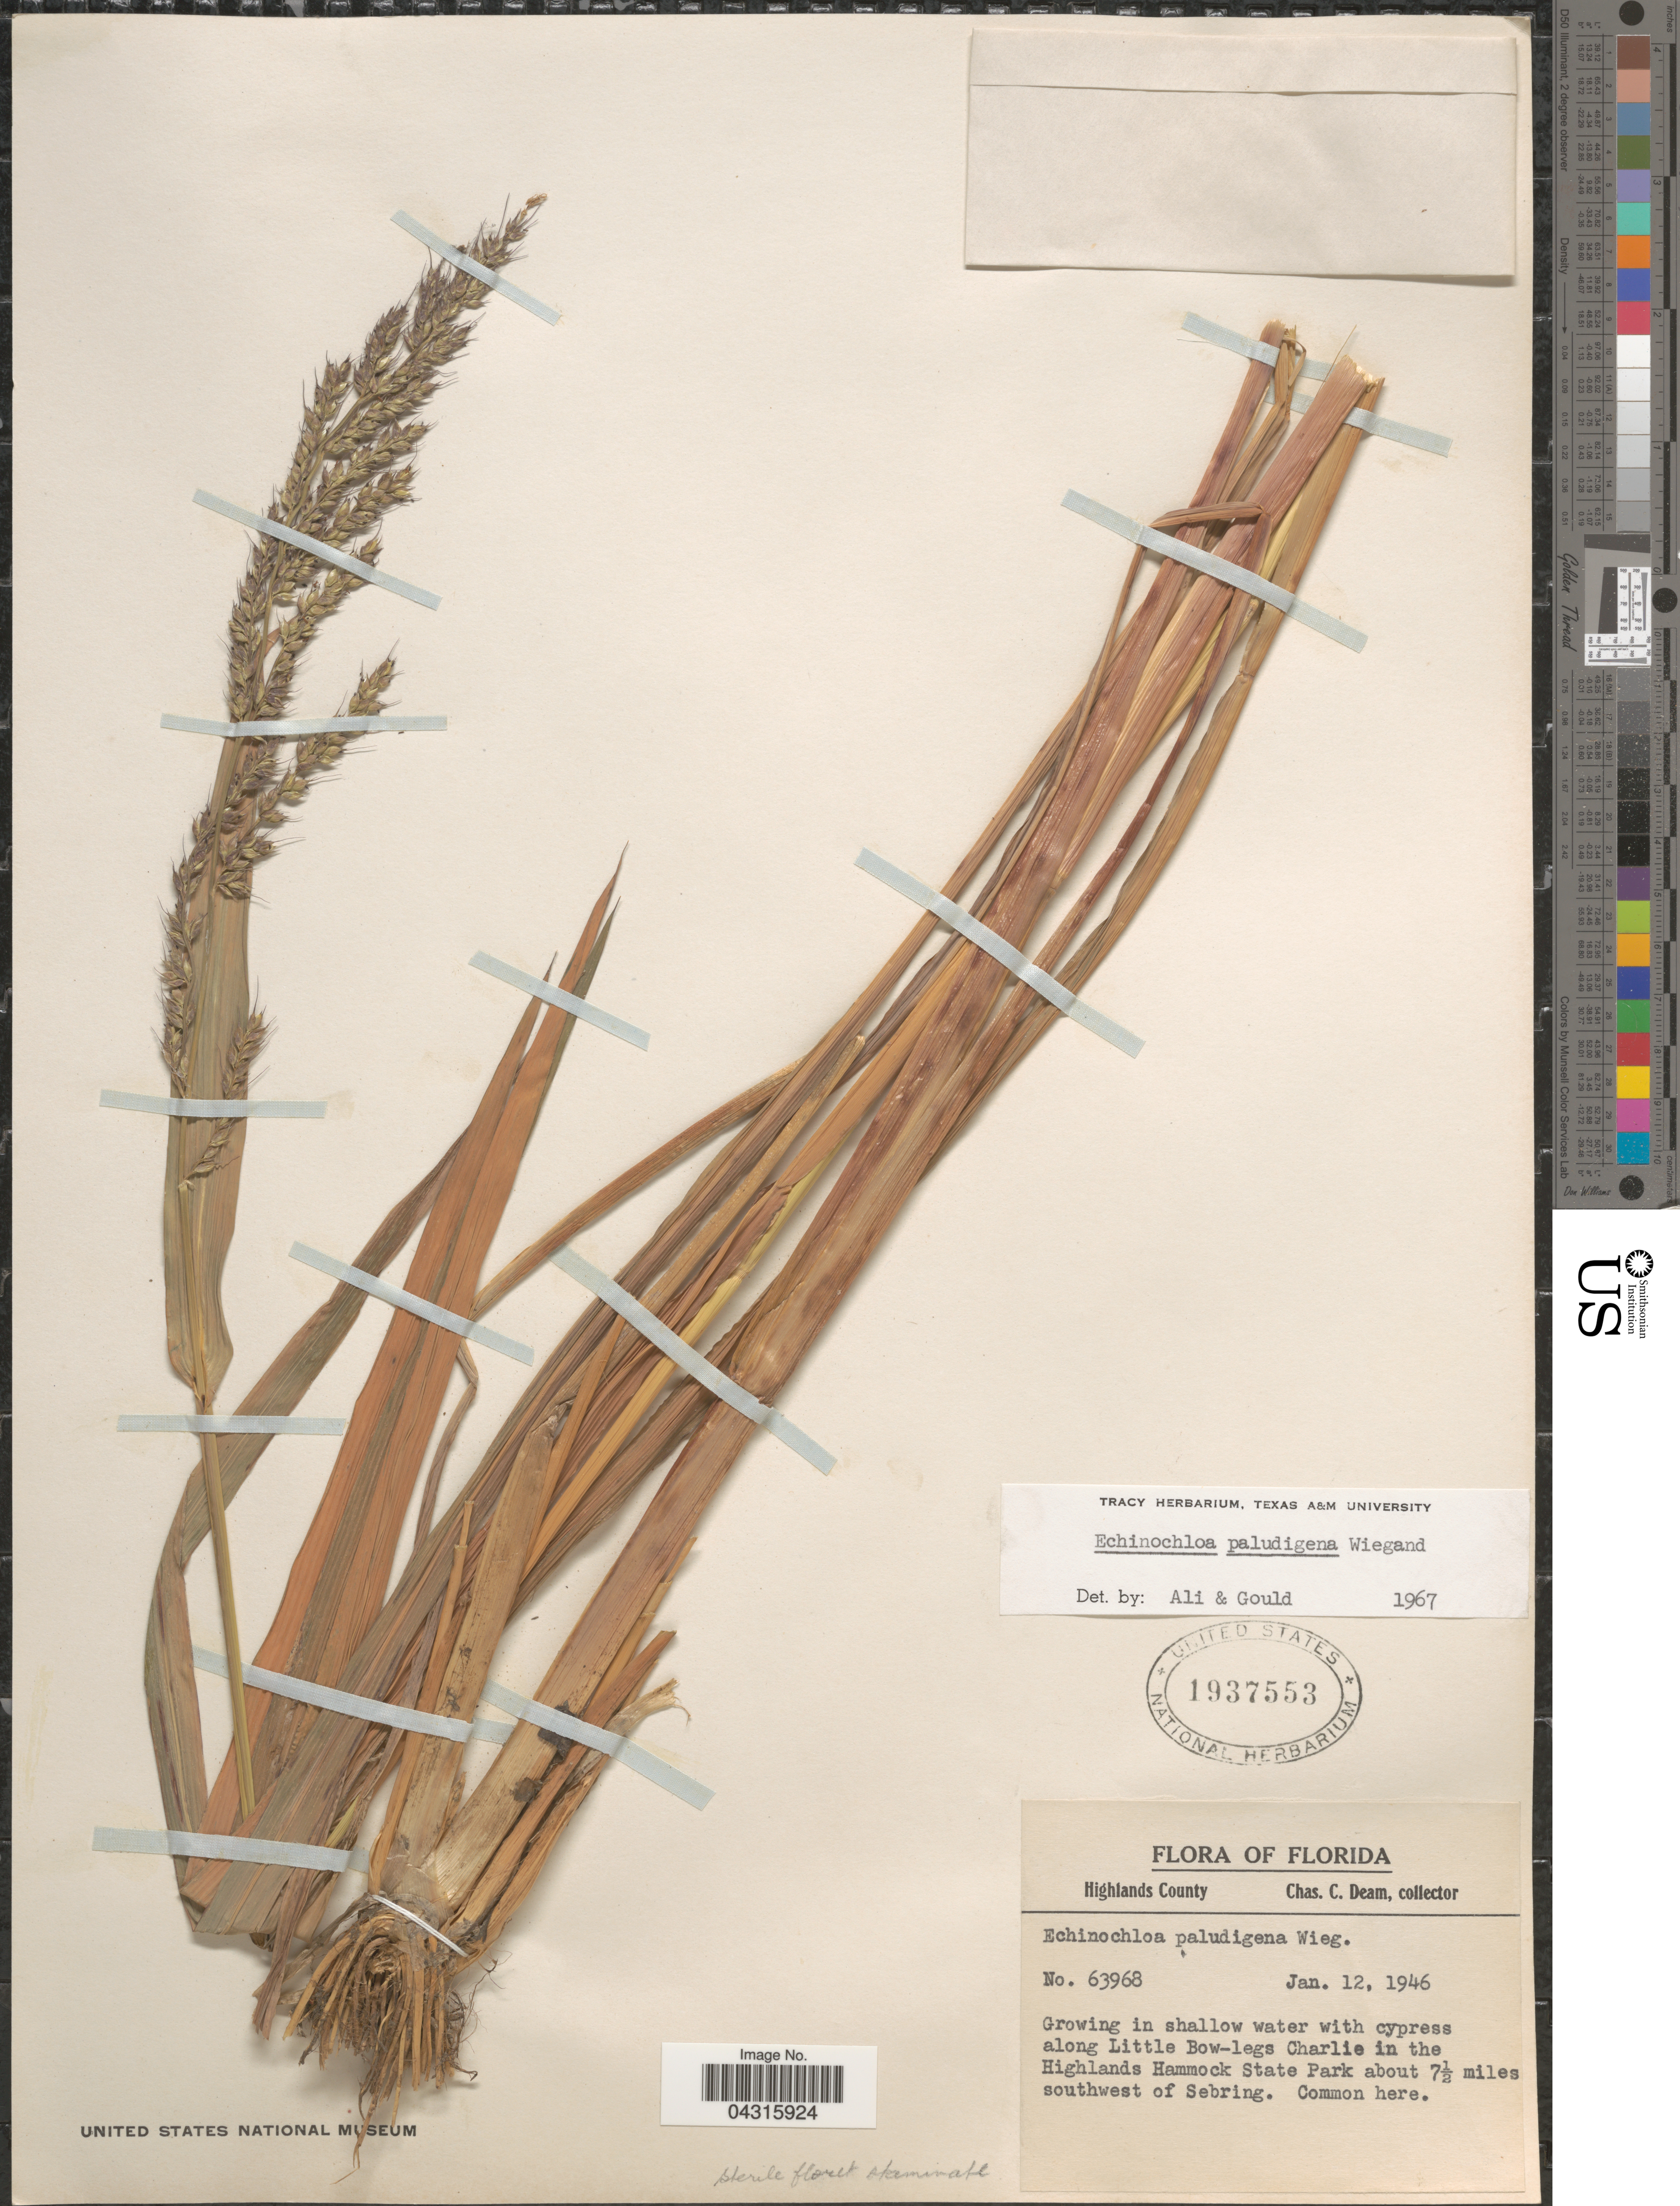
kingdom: Plantae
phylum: Tracheophyta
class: Liliopsida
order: Poales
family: Poaceae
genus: Echinochloa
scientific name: Echinochloa paludigena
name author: Wiegand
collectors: C. C. Deam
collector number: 63968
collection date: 1946-01-12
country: United States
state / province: Florida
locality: Highlands County. Growing in shallow water with cypress along Little Bow-legs Charlie in the Highlands Hammock State Park about 7½ miles southwest of Sebring.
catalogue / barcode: US 1937553